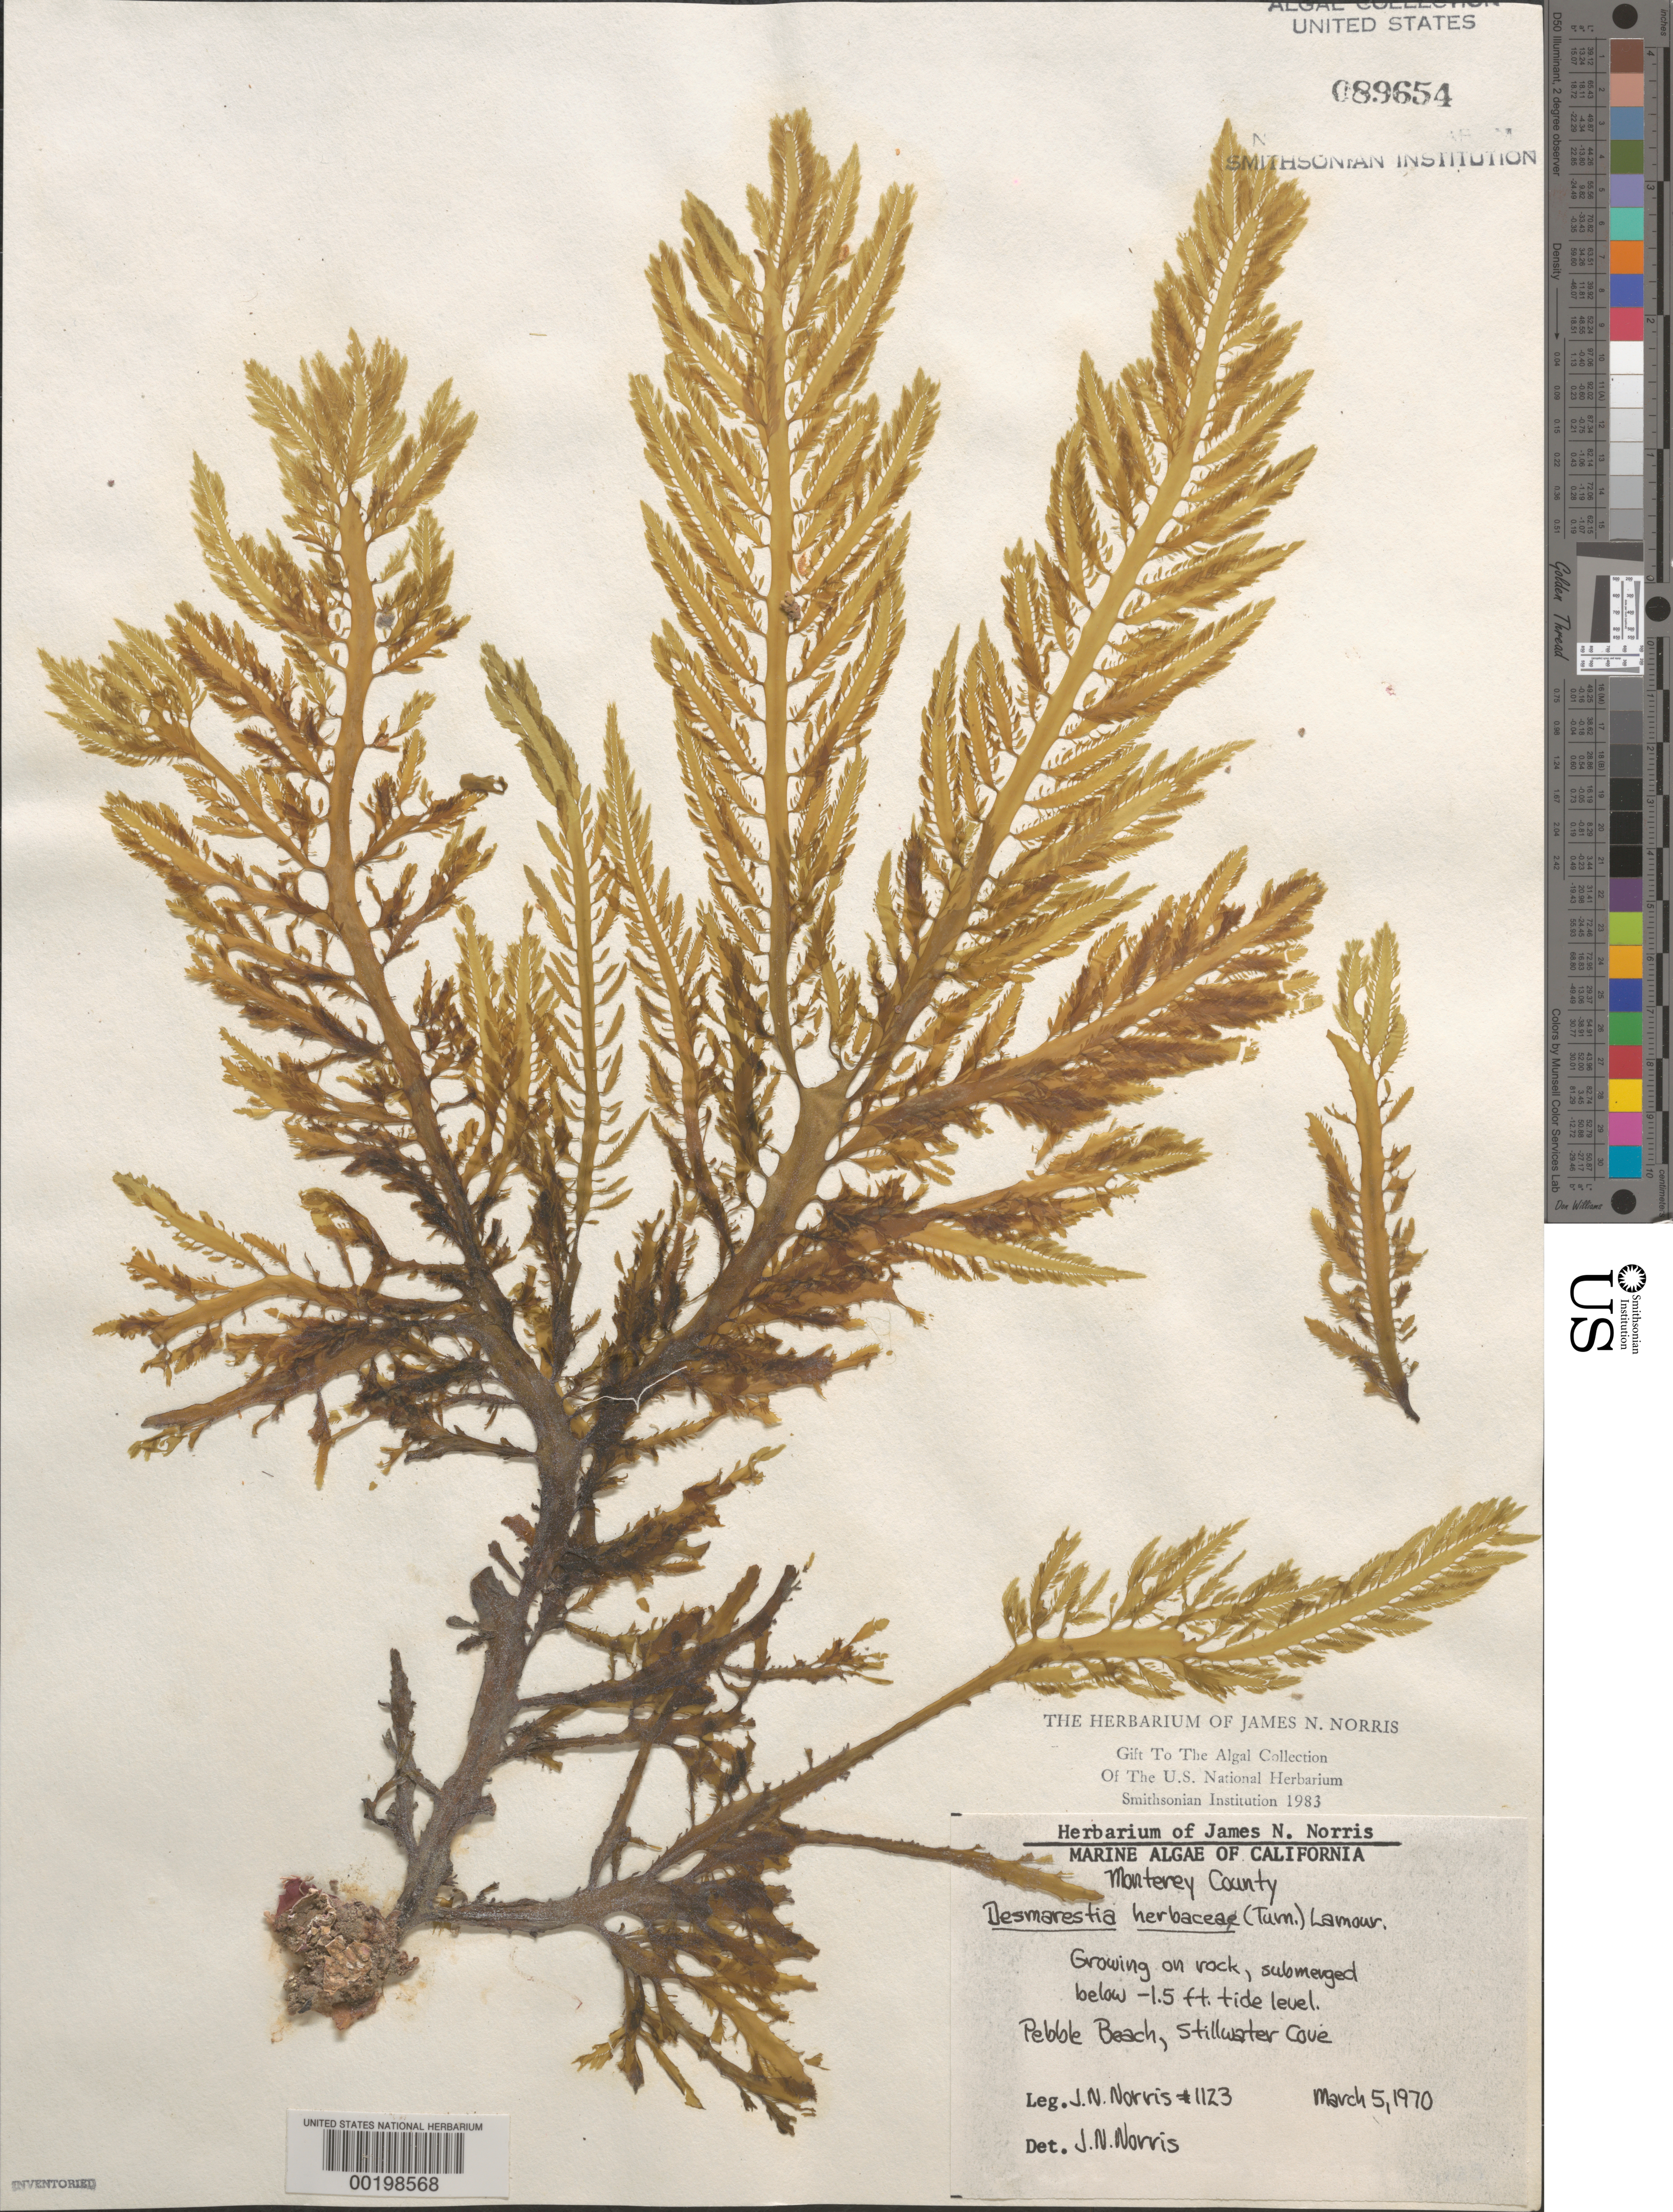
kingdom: Chromista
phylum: Ochrophyta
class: Phaeophyceae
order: Desmarestiales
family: Desmarestiaceae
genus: Desmarestia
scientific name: Desmarestia herbacea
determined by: Norris, James N.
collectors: J. N. Norris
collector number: JN-1123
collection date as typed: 05 Mar 1970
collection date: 1970-03-05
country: United States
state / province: California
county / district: Monterey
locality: Pebble Beach, Stillwater Cove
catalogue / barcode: US 89654